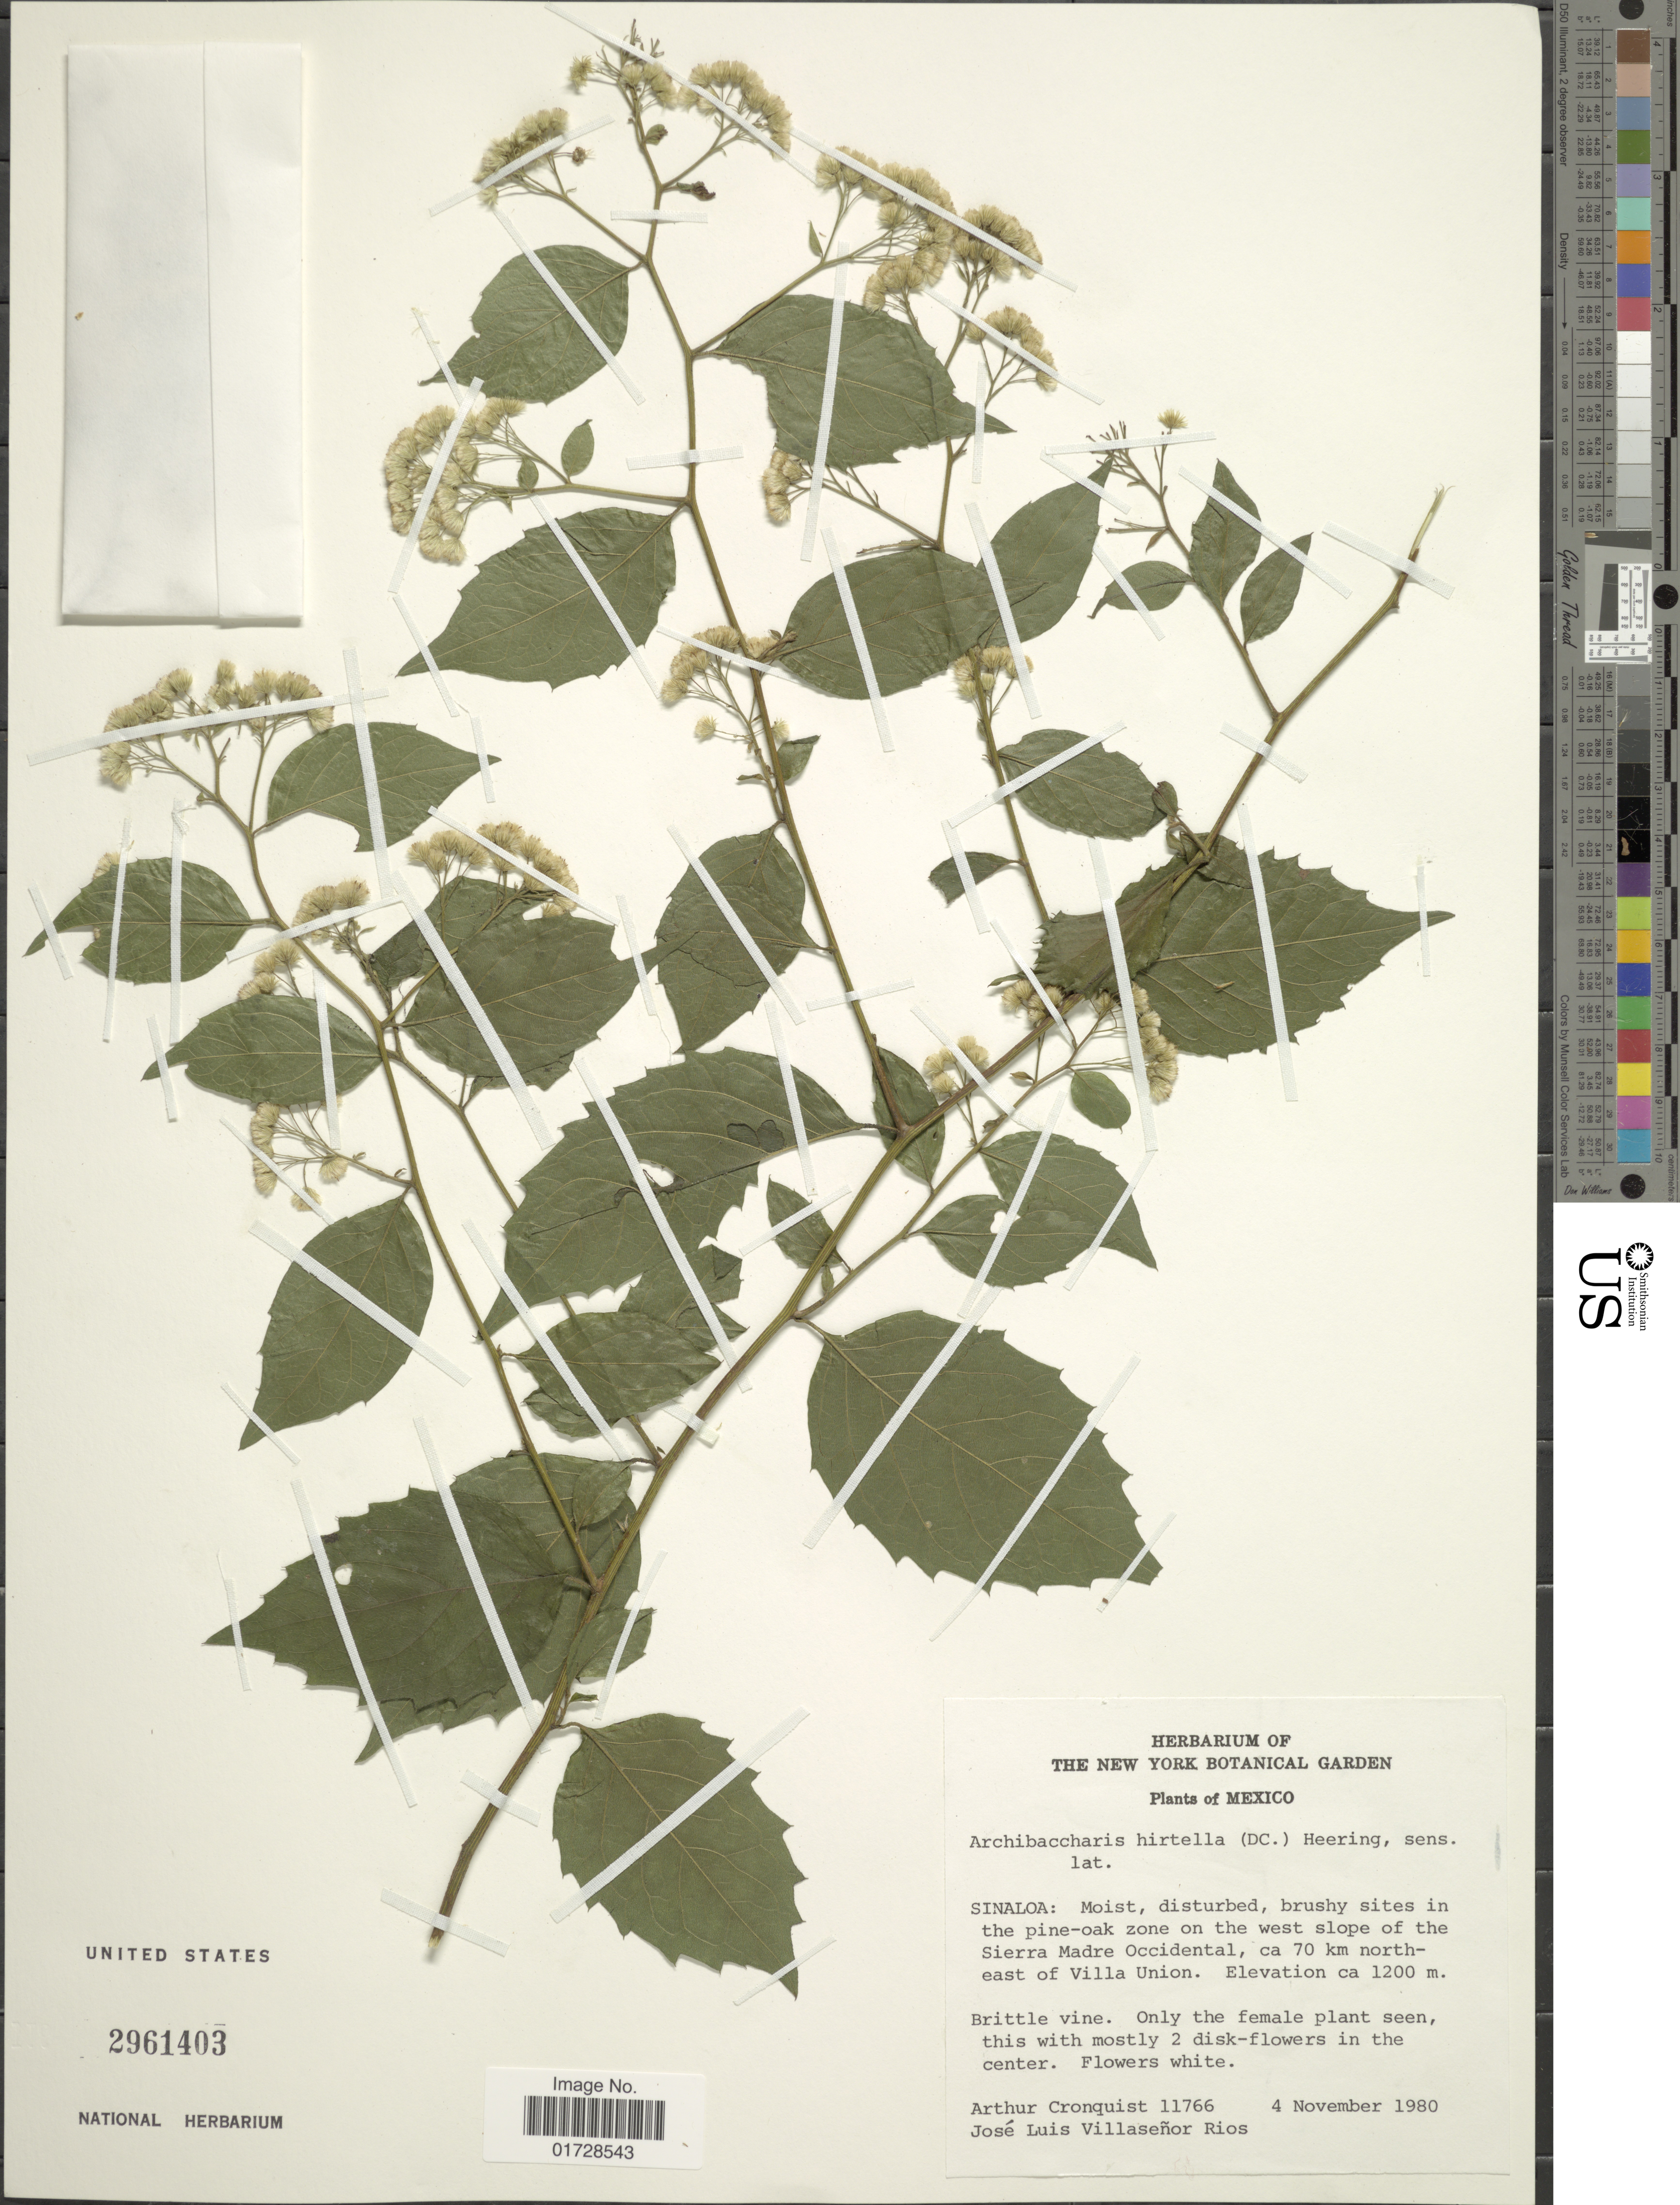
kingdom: Plantae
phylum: Tracheophyta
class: Magnoliopsida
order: Asterales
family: Asteraceae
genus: Archibaccharis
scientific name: Archibaccharis hirtella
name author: (DC.) Heering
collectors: A. J. Cronquist & J. L. Villasenor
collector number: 11766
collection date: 1980-11-04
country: Mexico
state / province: Sinaloa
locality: Slope of the Sierra Madre Occidental, ca 70 km northeast of Villa Union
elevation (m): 1200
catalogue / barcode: US 2961403